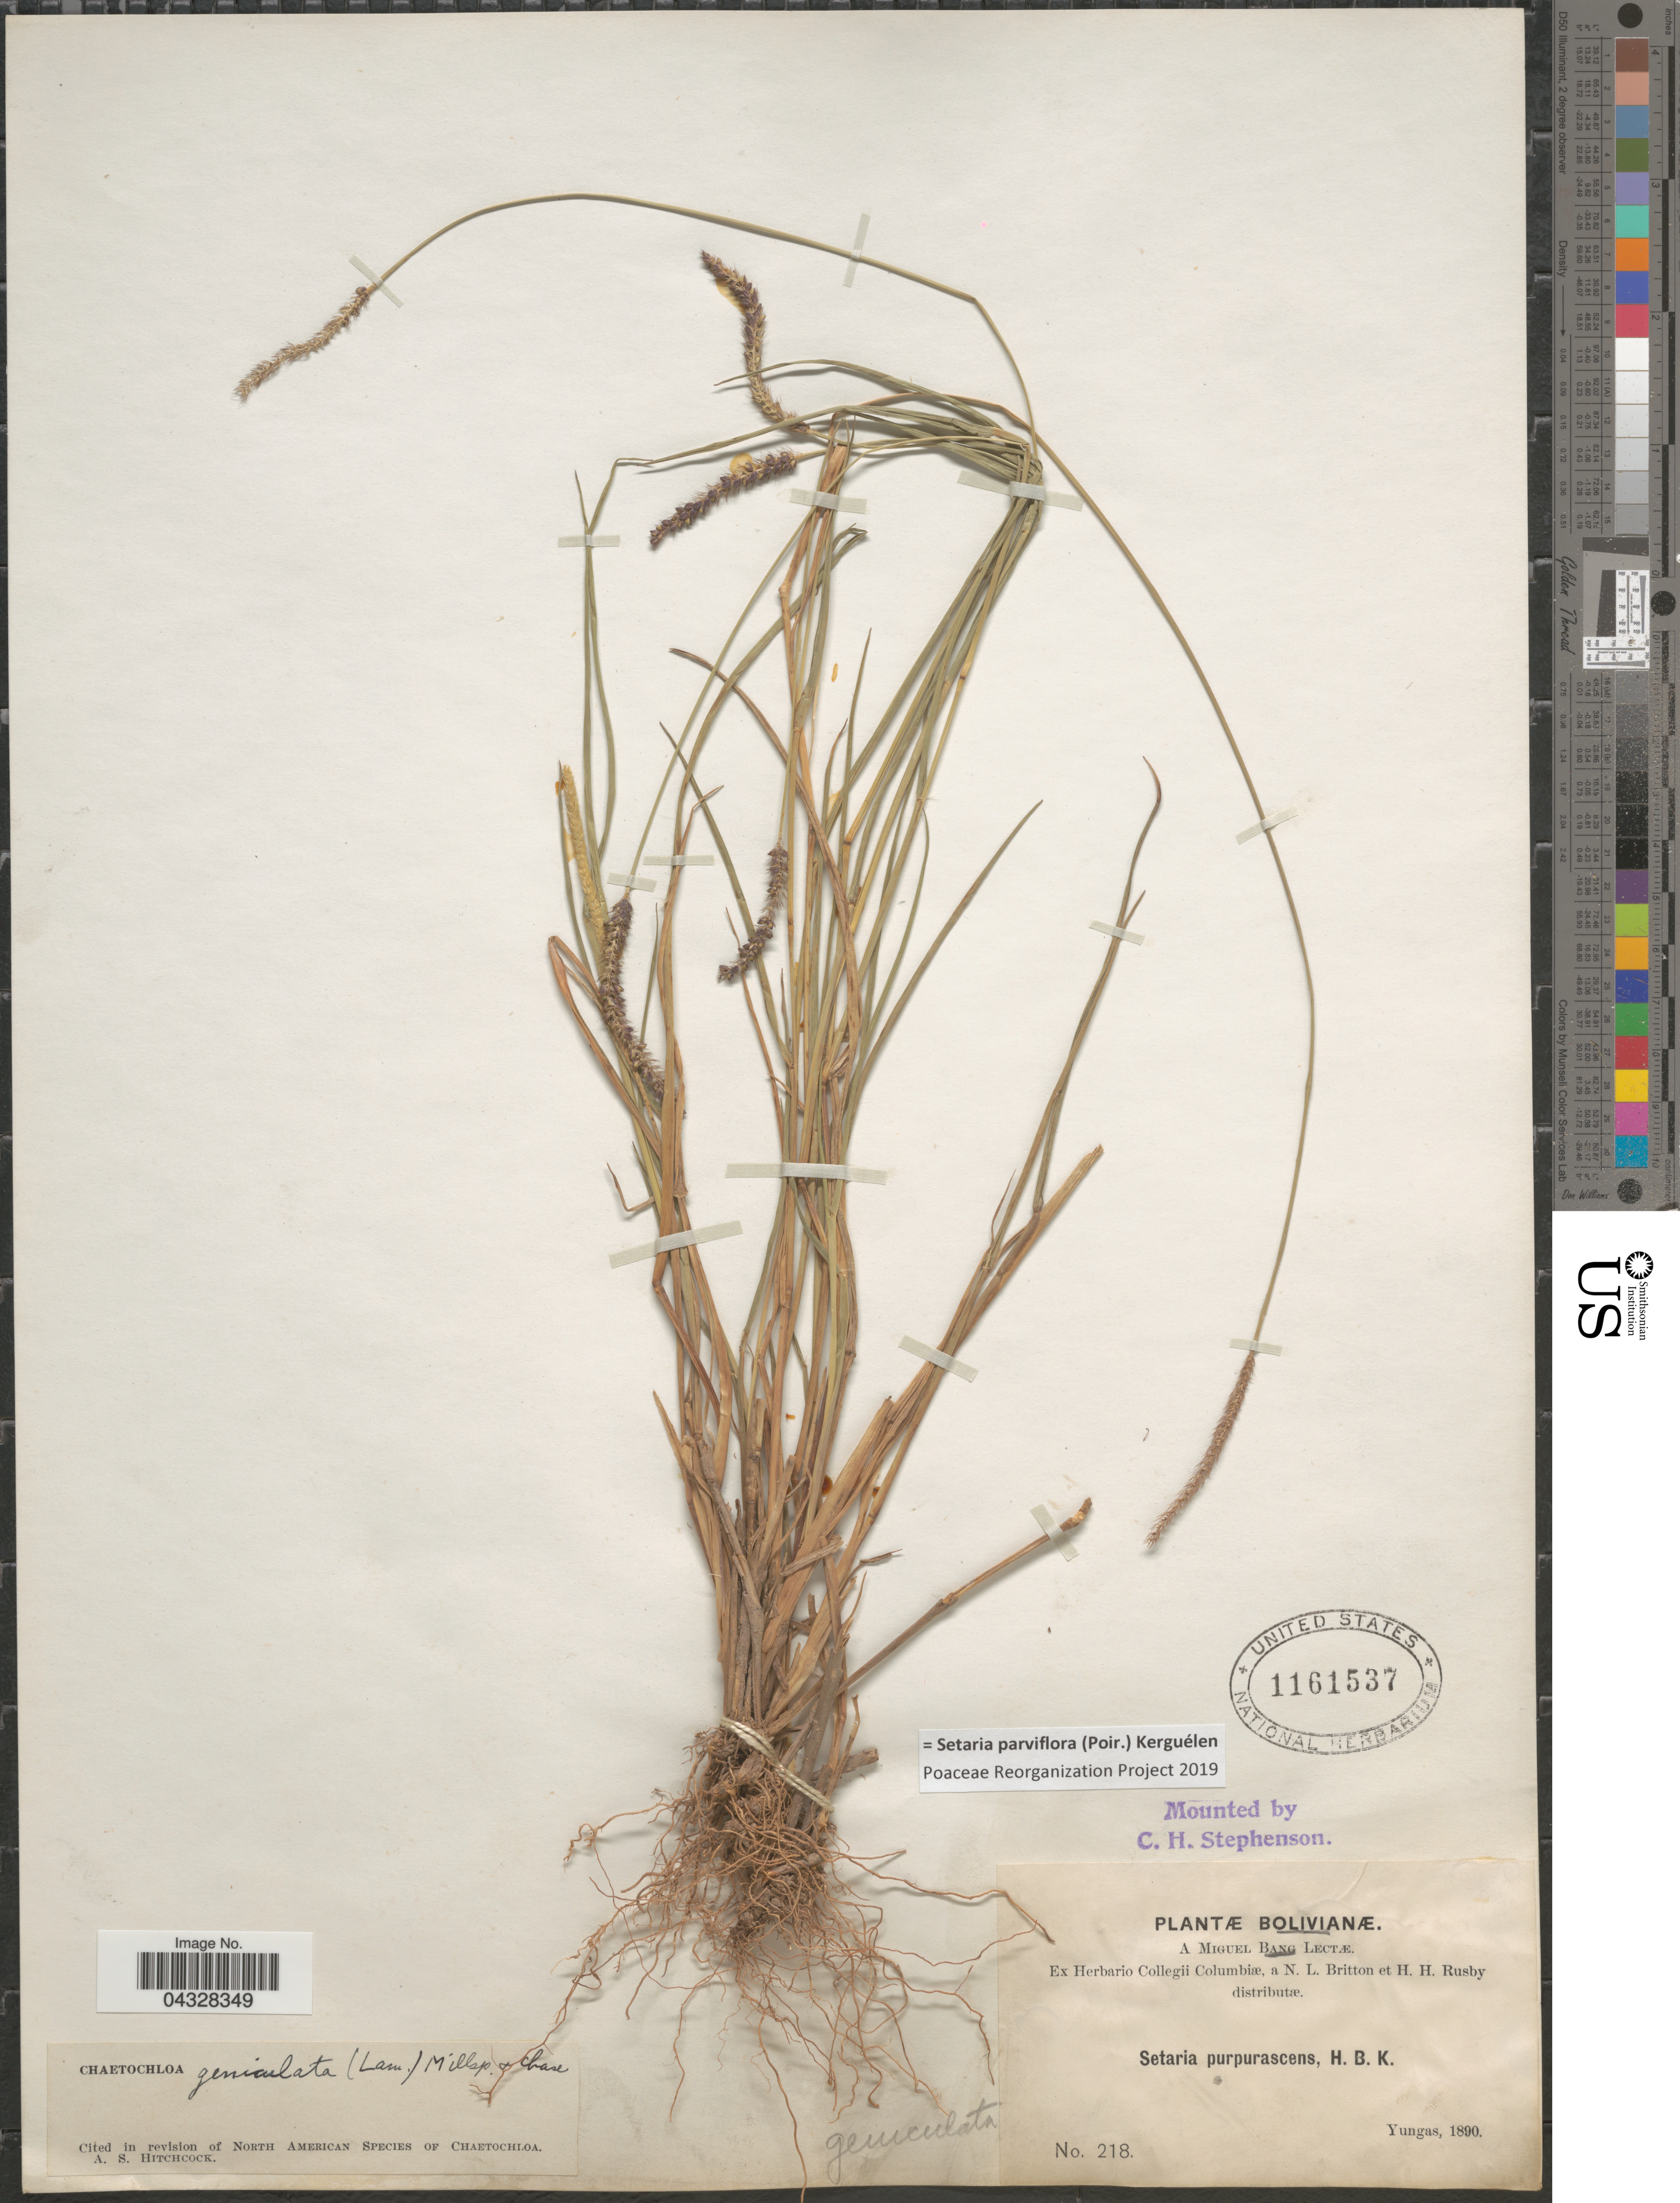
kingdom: Plantae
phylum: Tracheophyta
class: Liliopsida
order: Poales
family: Poaceae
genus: Setaria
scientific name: Setaria parviflora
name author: (Poir.) Kerguélen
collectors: M. Bang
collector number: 218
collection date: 1890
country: Bolivia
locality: Yungas.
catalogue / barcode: US 1161537